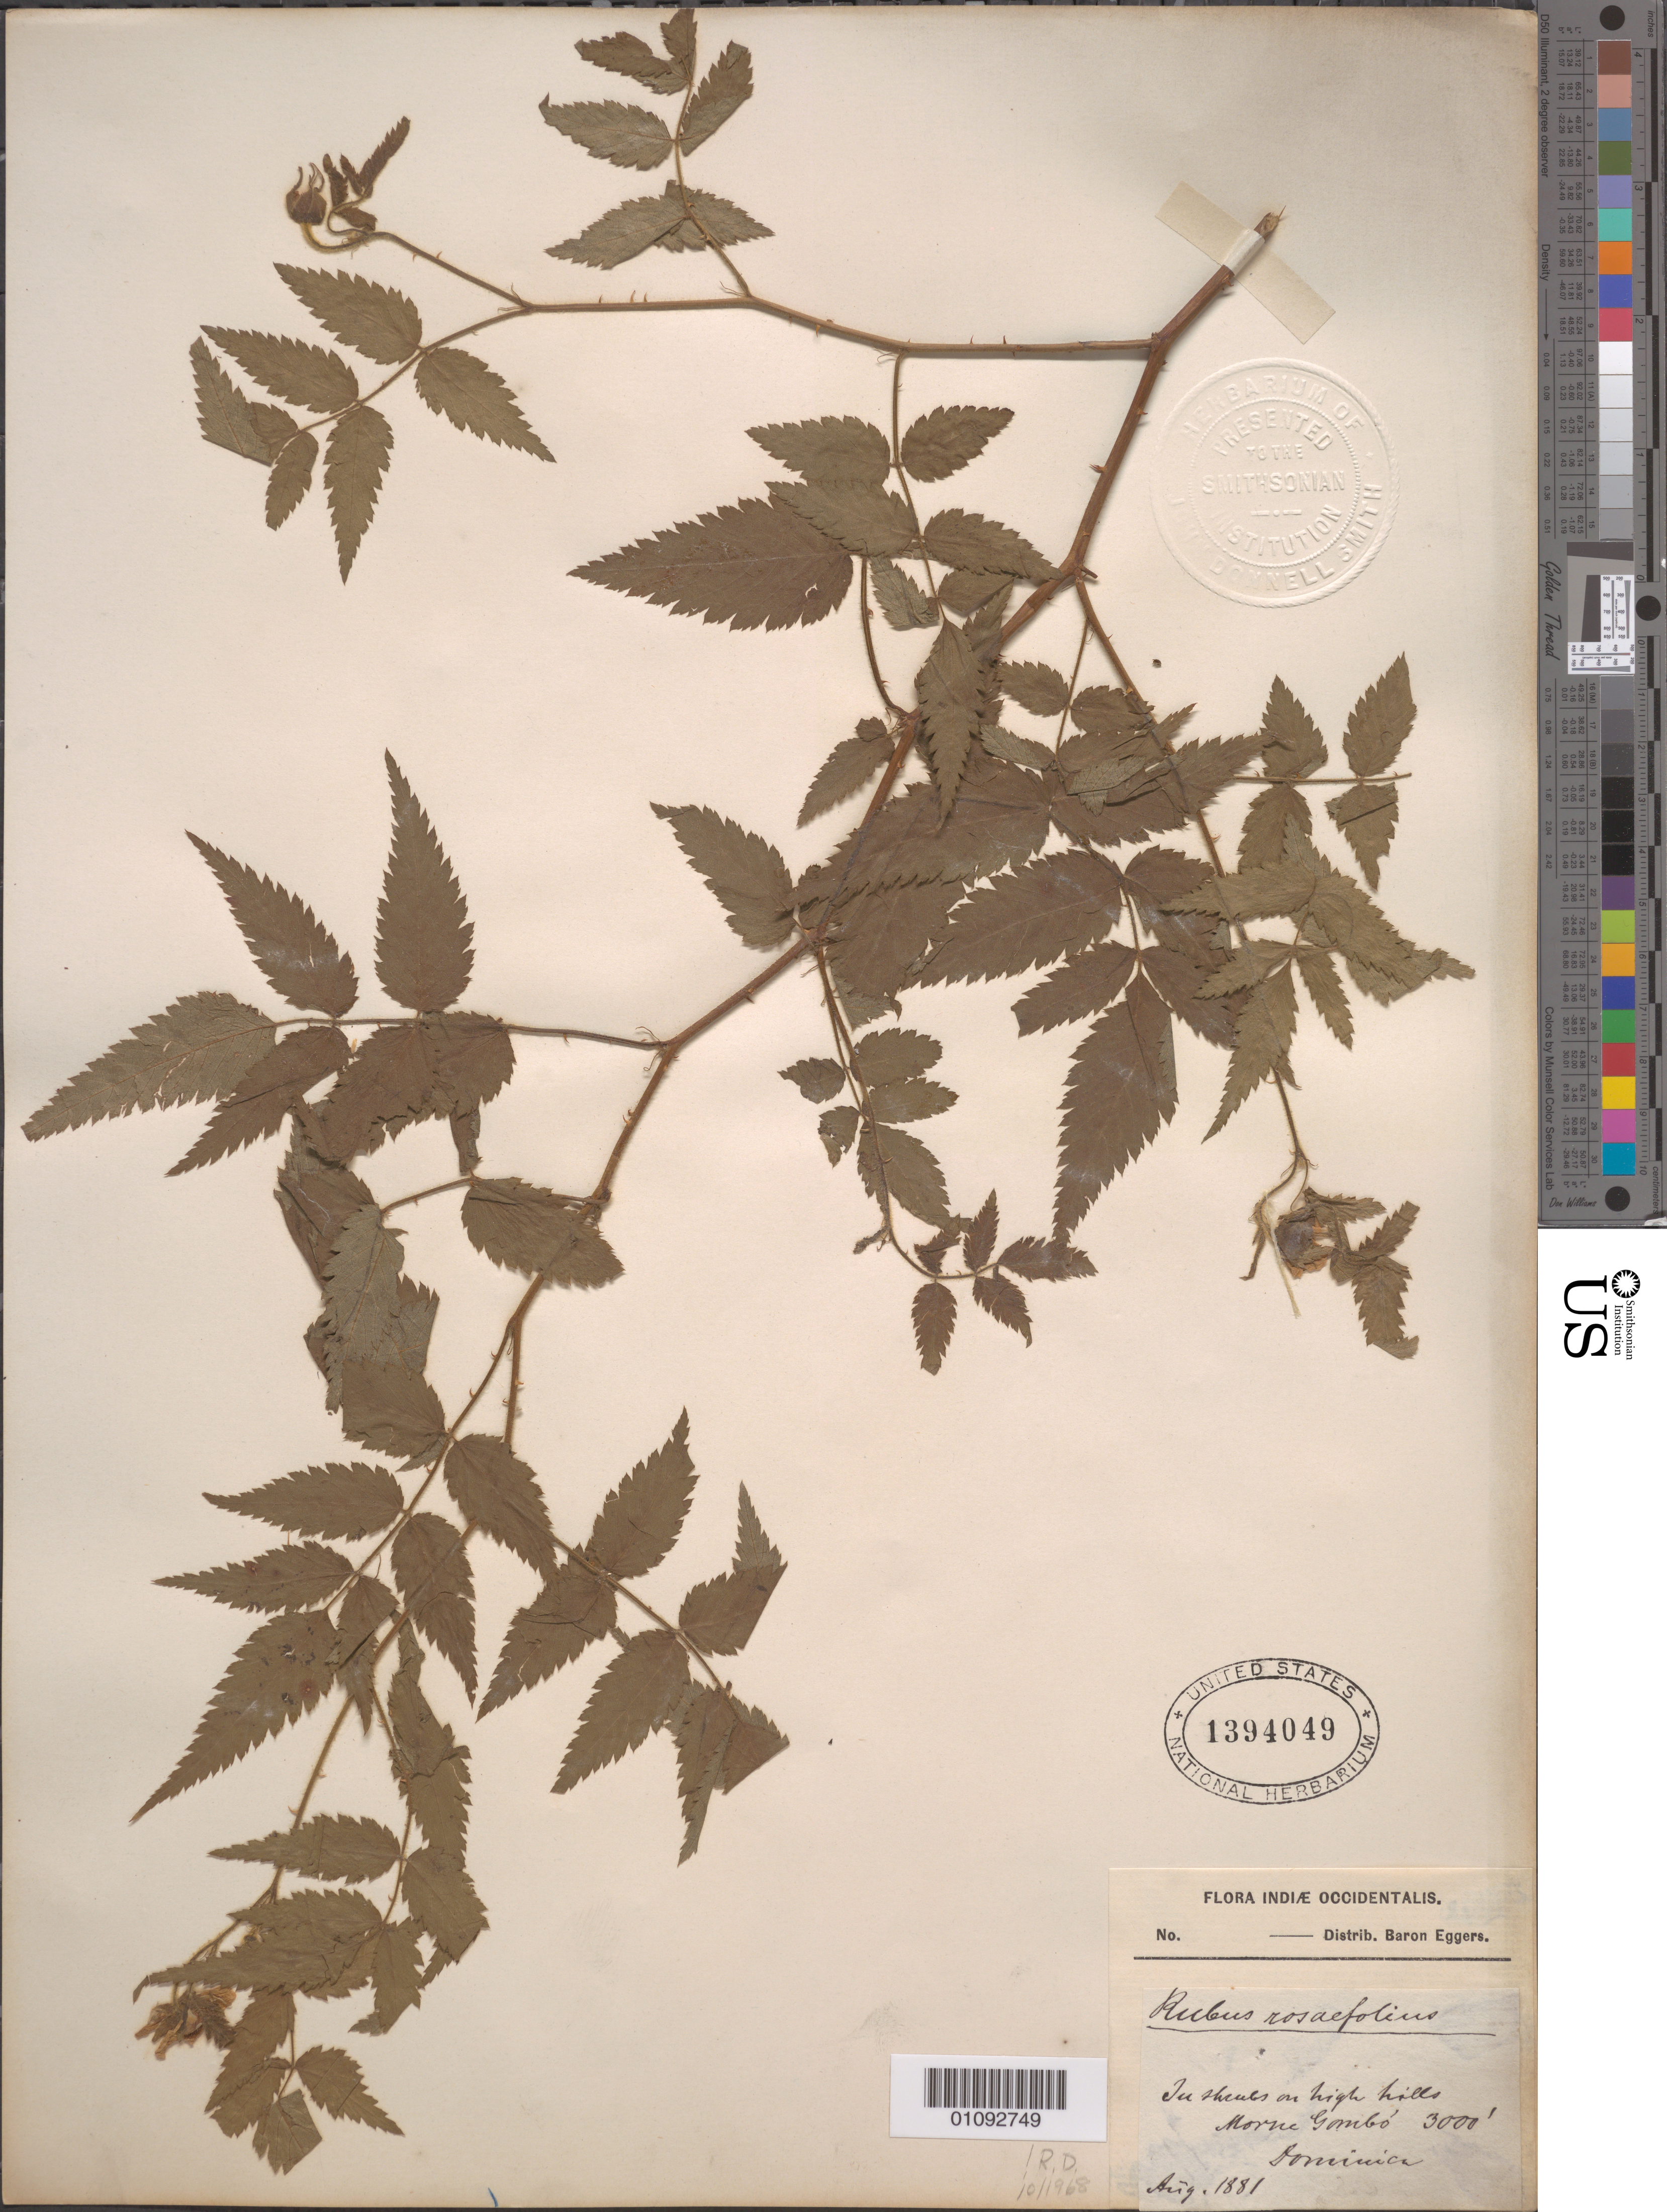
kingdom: Plantae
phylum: Tracheophyta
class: Magnoliopsida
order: Rosales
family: Rosaceae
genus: Rubus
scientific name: Rubus rosifolius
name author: Sm.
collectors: H. F. A. von Eggers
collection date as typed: Aug 1881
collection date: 1881-08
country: Dominica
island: Dominica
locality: Morne Gombo(?).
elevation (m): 914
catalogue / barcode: US 1394049